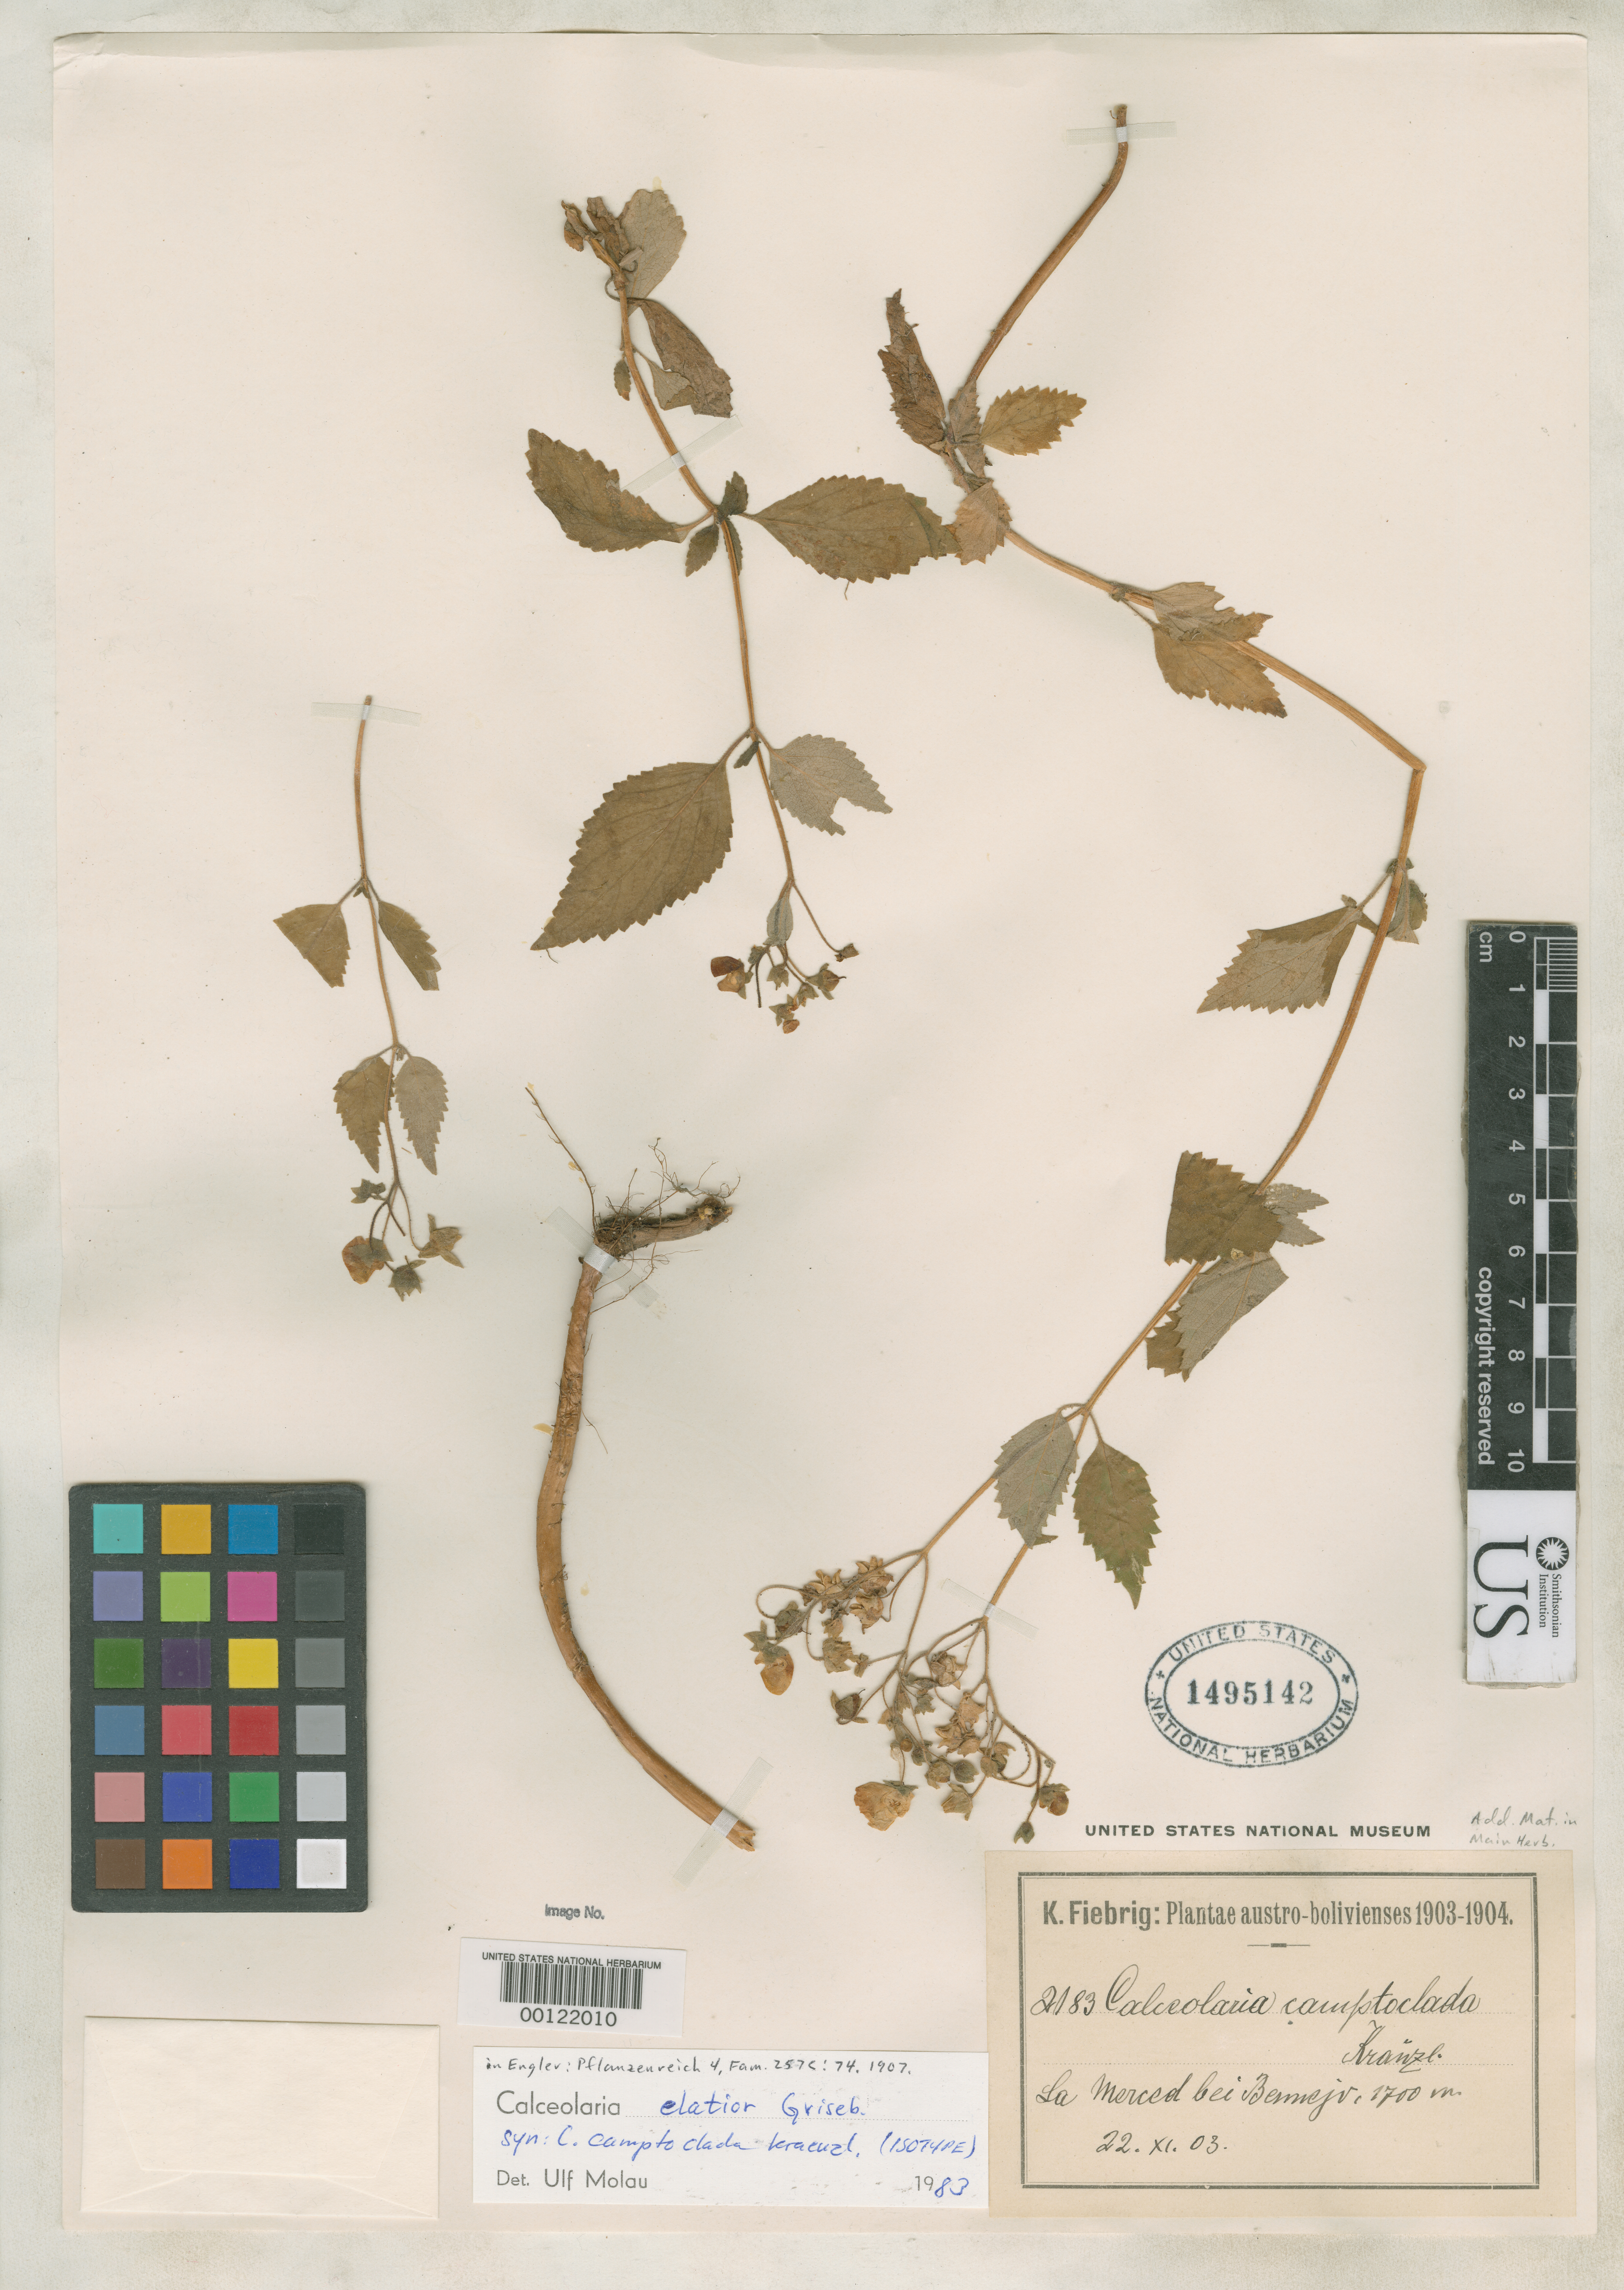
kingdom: Plantae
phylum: Tracheophyta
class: Magnoliopsida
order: Lamiales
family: Calceolariaceae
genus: Calceolaria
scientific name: Calceolaria camptoclada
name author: Kraenzl. in Engl.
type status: Isotype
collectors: K. Fiebrig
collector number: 2183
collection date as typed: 22 Nov 1903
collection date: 1903-11-22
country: Bolivia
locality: La Merced, bei Bermejo.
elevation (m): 1700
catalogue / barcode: US 1495142